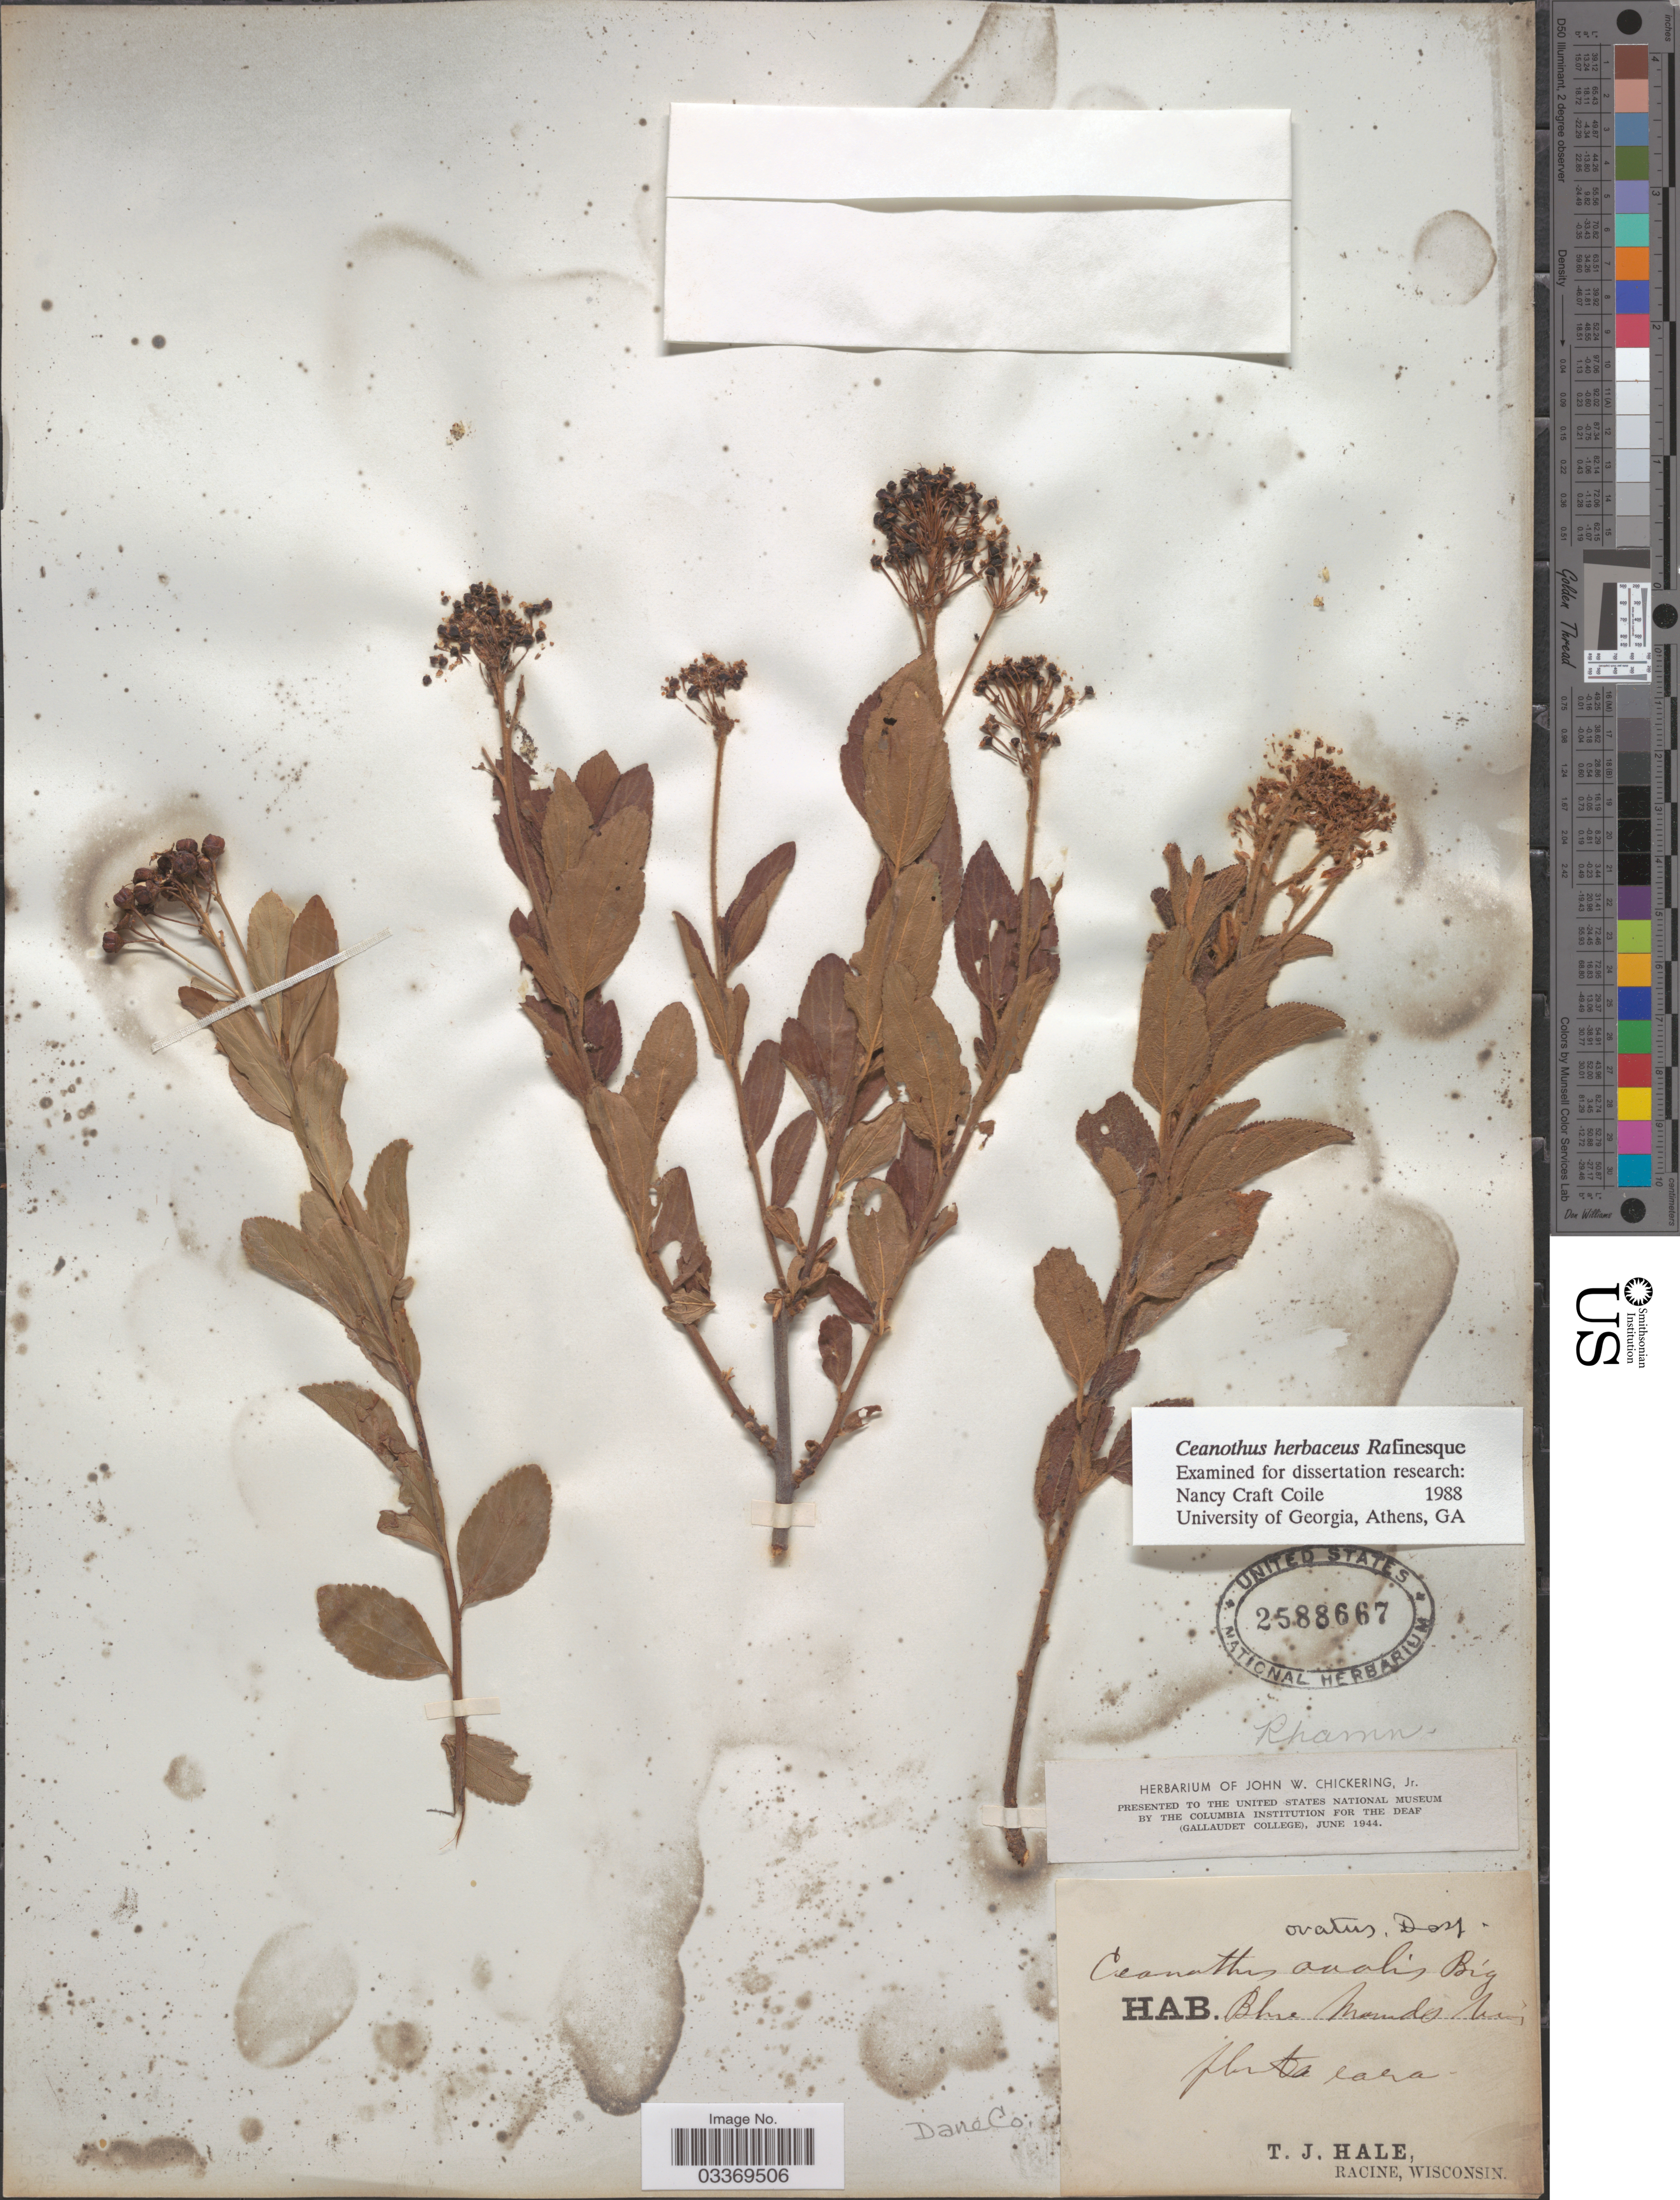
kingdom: Plantae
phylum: Tracheophyta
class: Magnoliopsida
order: Rosales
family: Rhamnaceae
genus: Ceanothus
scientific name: Ceanothus ovatus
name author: Desf.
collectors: T. Hale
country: United States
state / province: Wisconsin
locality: Blue Mounds. Dane Co.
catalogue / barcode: US 2588667